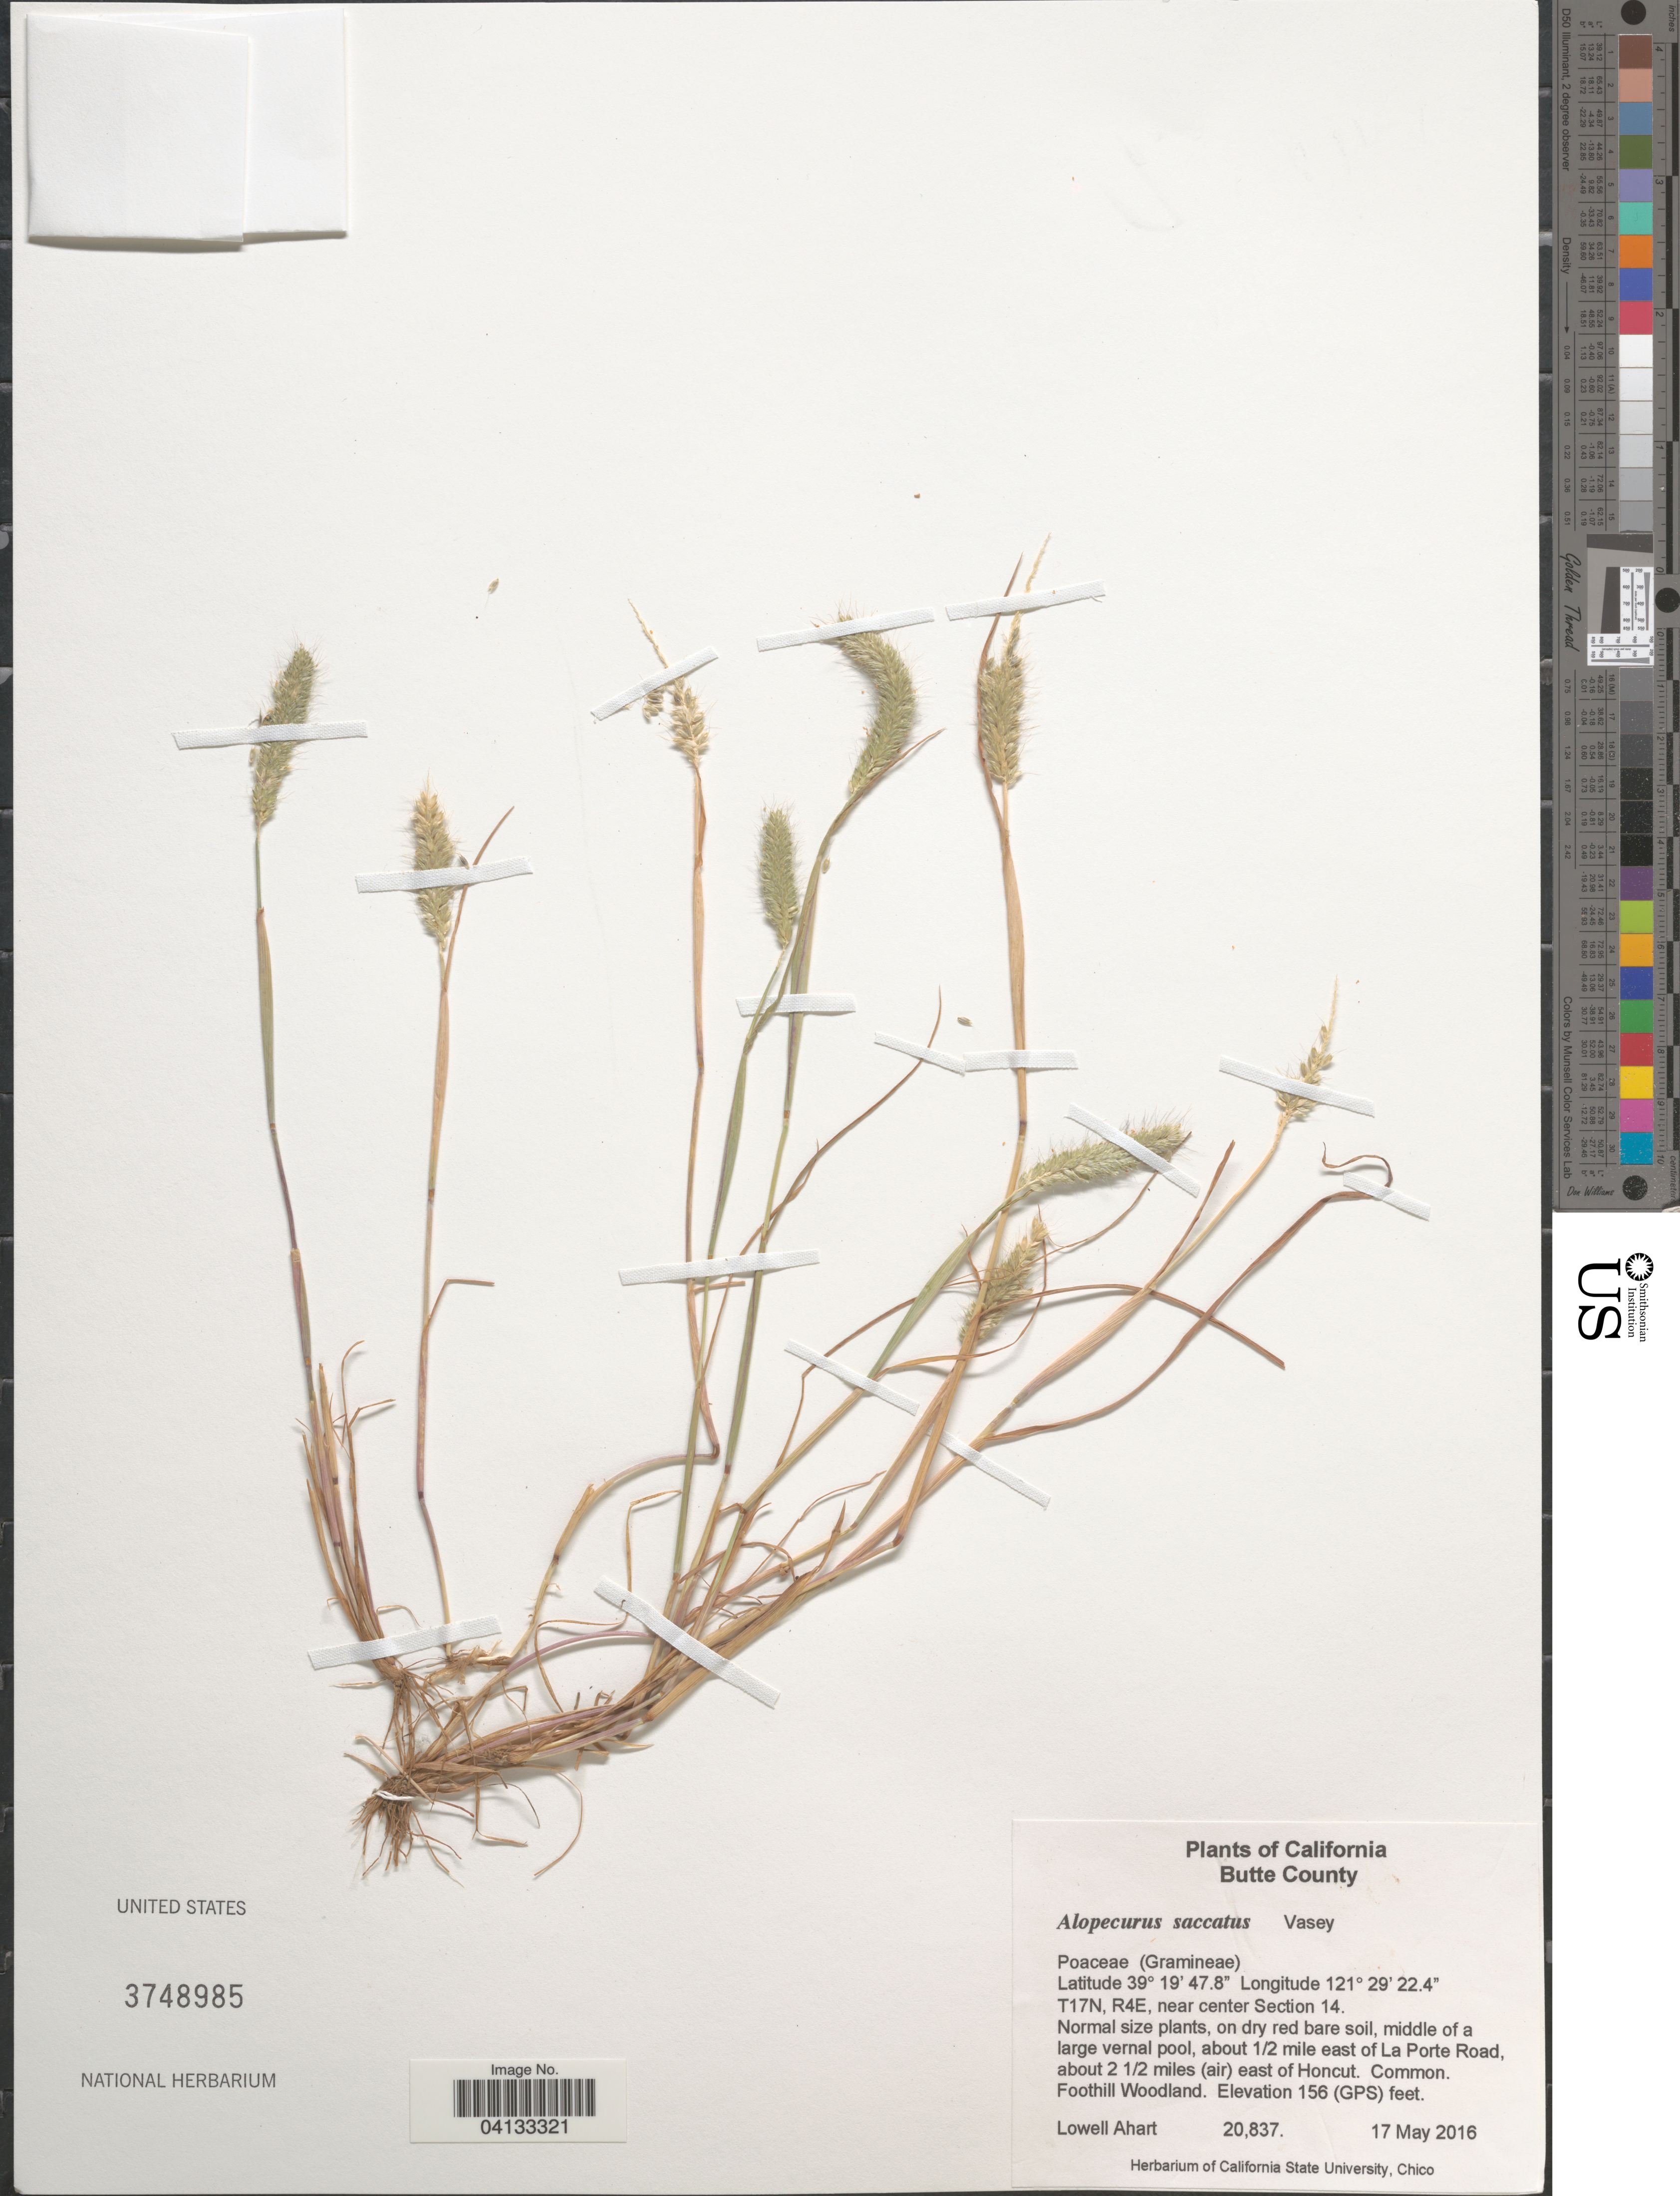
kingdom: Plantae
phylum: Tracheophyta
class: Liliopsida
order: Poales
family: Poaceae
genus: Alopecurus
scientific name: Alopecurus saccatus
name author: Vasey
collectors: L. Ahart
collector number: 20837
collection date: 2016-05-17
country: United States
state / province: California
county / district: Butte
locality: Butte County. T17N, R4E, near center Section 14. About 1/2 mile east of La Porte Road, about 2 1/2 miles (air) east of Honcut.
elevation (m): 48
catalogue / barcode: US 3748985